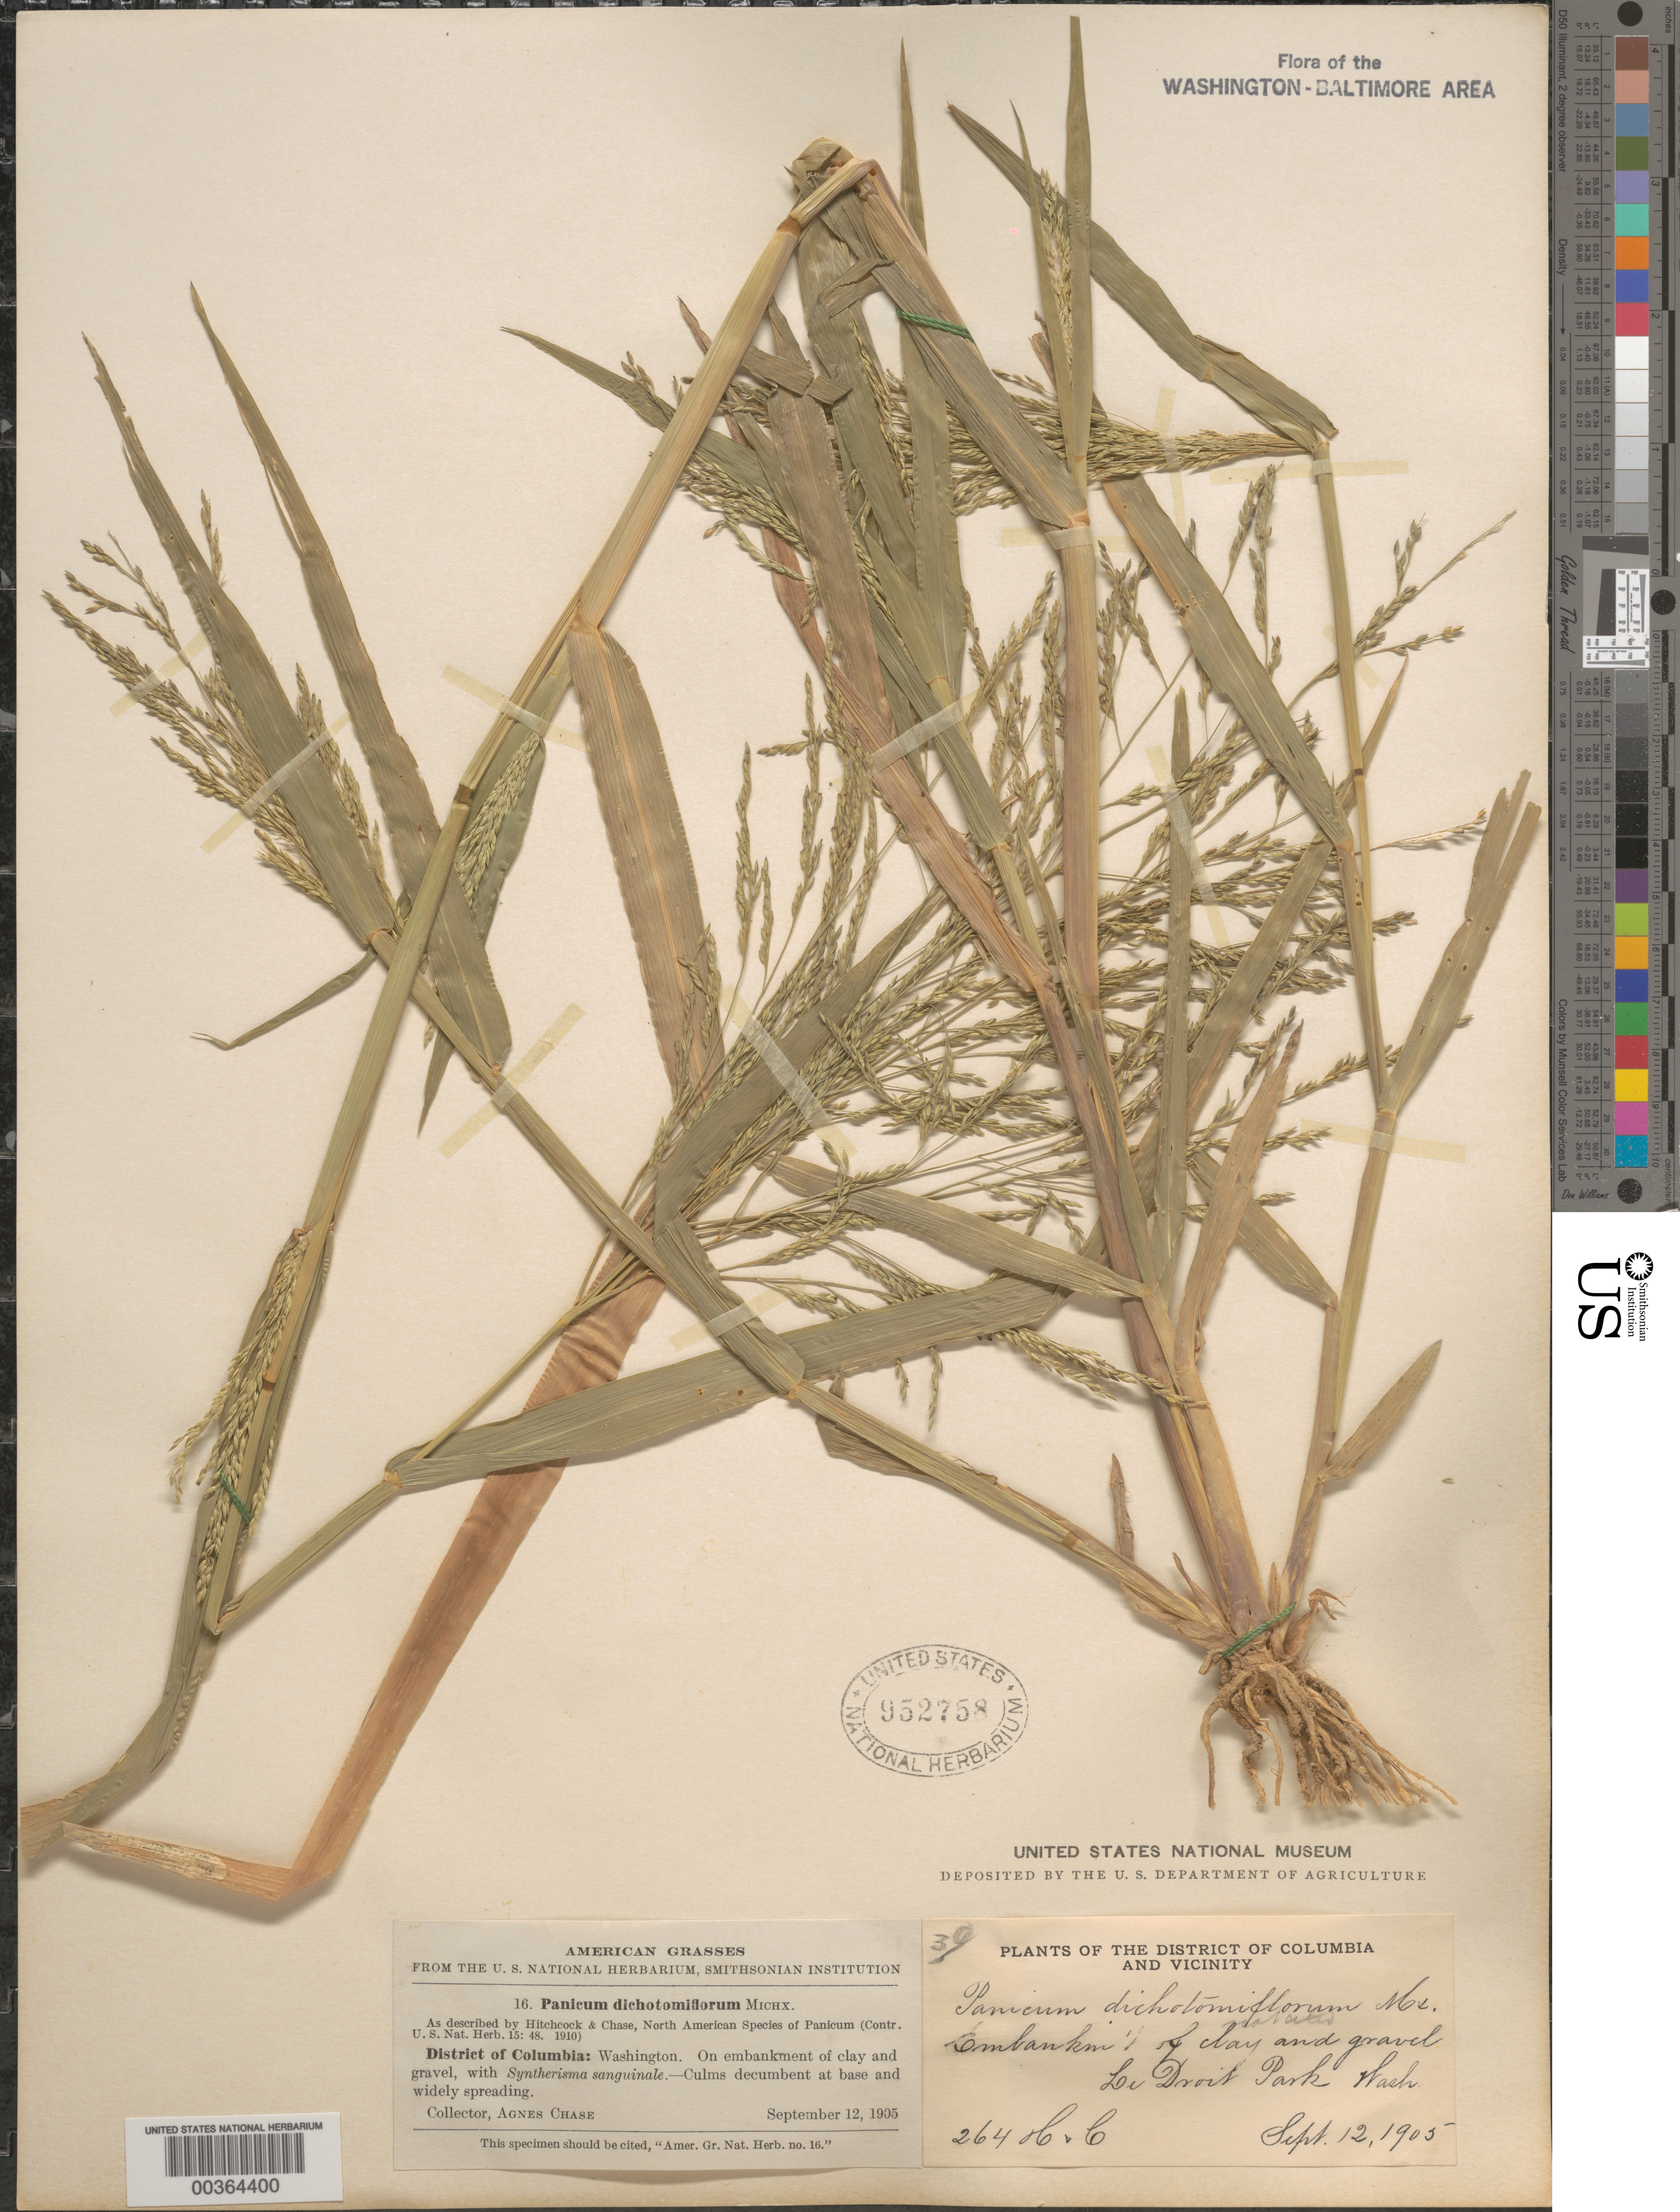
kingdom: Plantae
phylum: Tracheophyta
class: Liliopsida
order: Poales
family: Poaceae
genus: Panicum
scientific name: Panicum dichotomiflorum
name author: Michx.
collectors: A. Chase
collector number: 264 / 16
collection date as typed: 12 Sep 1905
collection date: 1905-09-12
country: United States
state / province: District of Columbia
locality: Washington DC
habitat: On embankment of clay and gravel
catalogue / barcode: US 952758